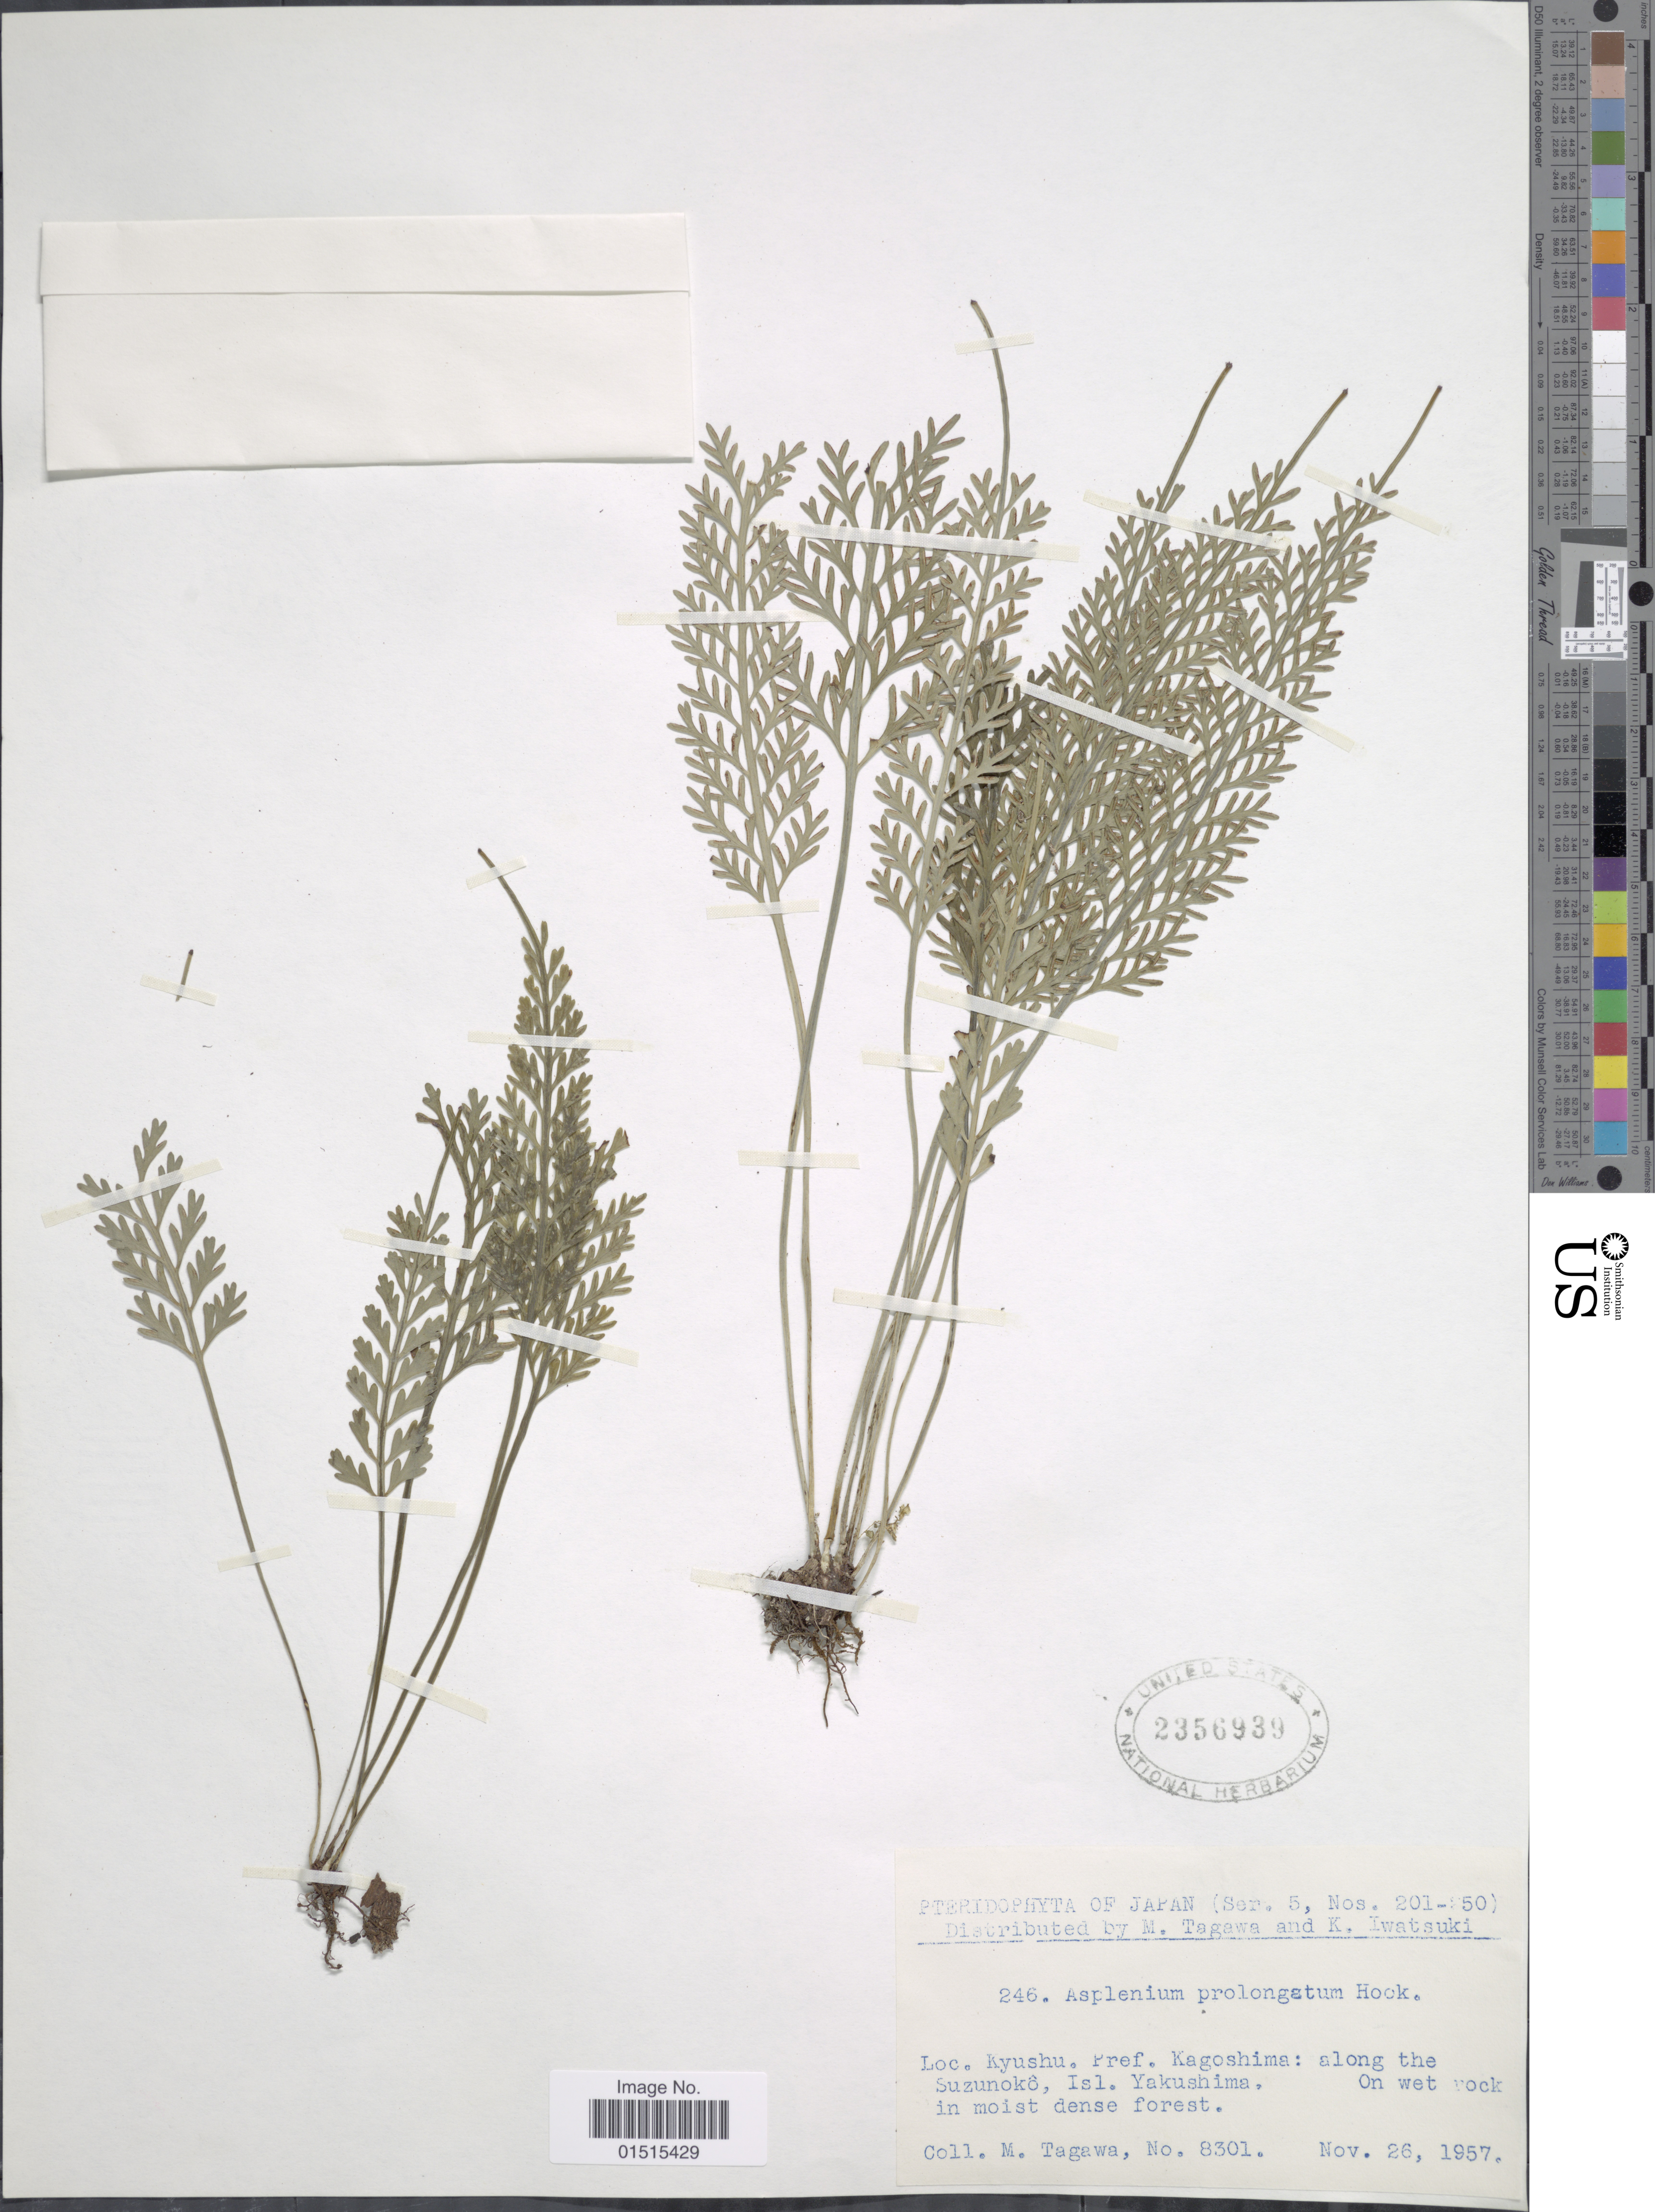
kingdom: Plantae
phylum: Tracheophyta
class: Polypodiopsida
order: Polypodiales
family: Aspleniaceae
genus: Asplenium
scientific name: Asplenium prolongatum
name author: Hook.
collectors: M. Tagawa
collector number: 8301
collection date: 1957-11-26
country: Japan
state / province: Kagosima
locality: Kyushu: Along the Suzunoko, Isl. Yakushima, on wet rock in moist dense forest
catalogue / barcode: US 2356939